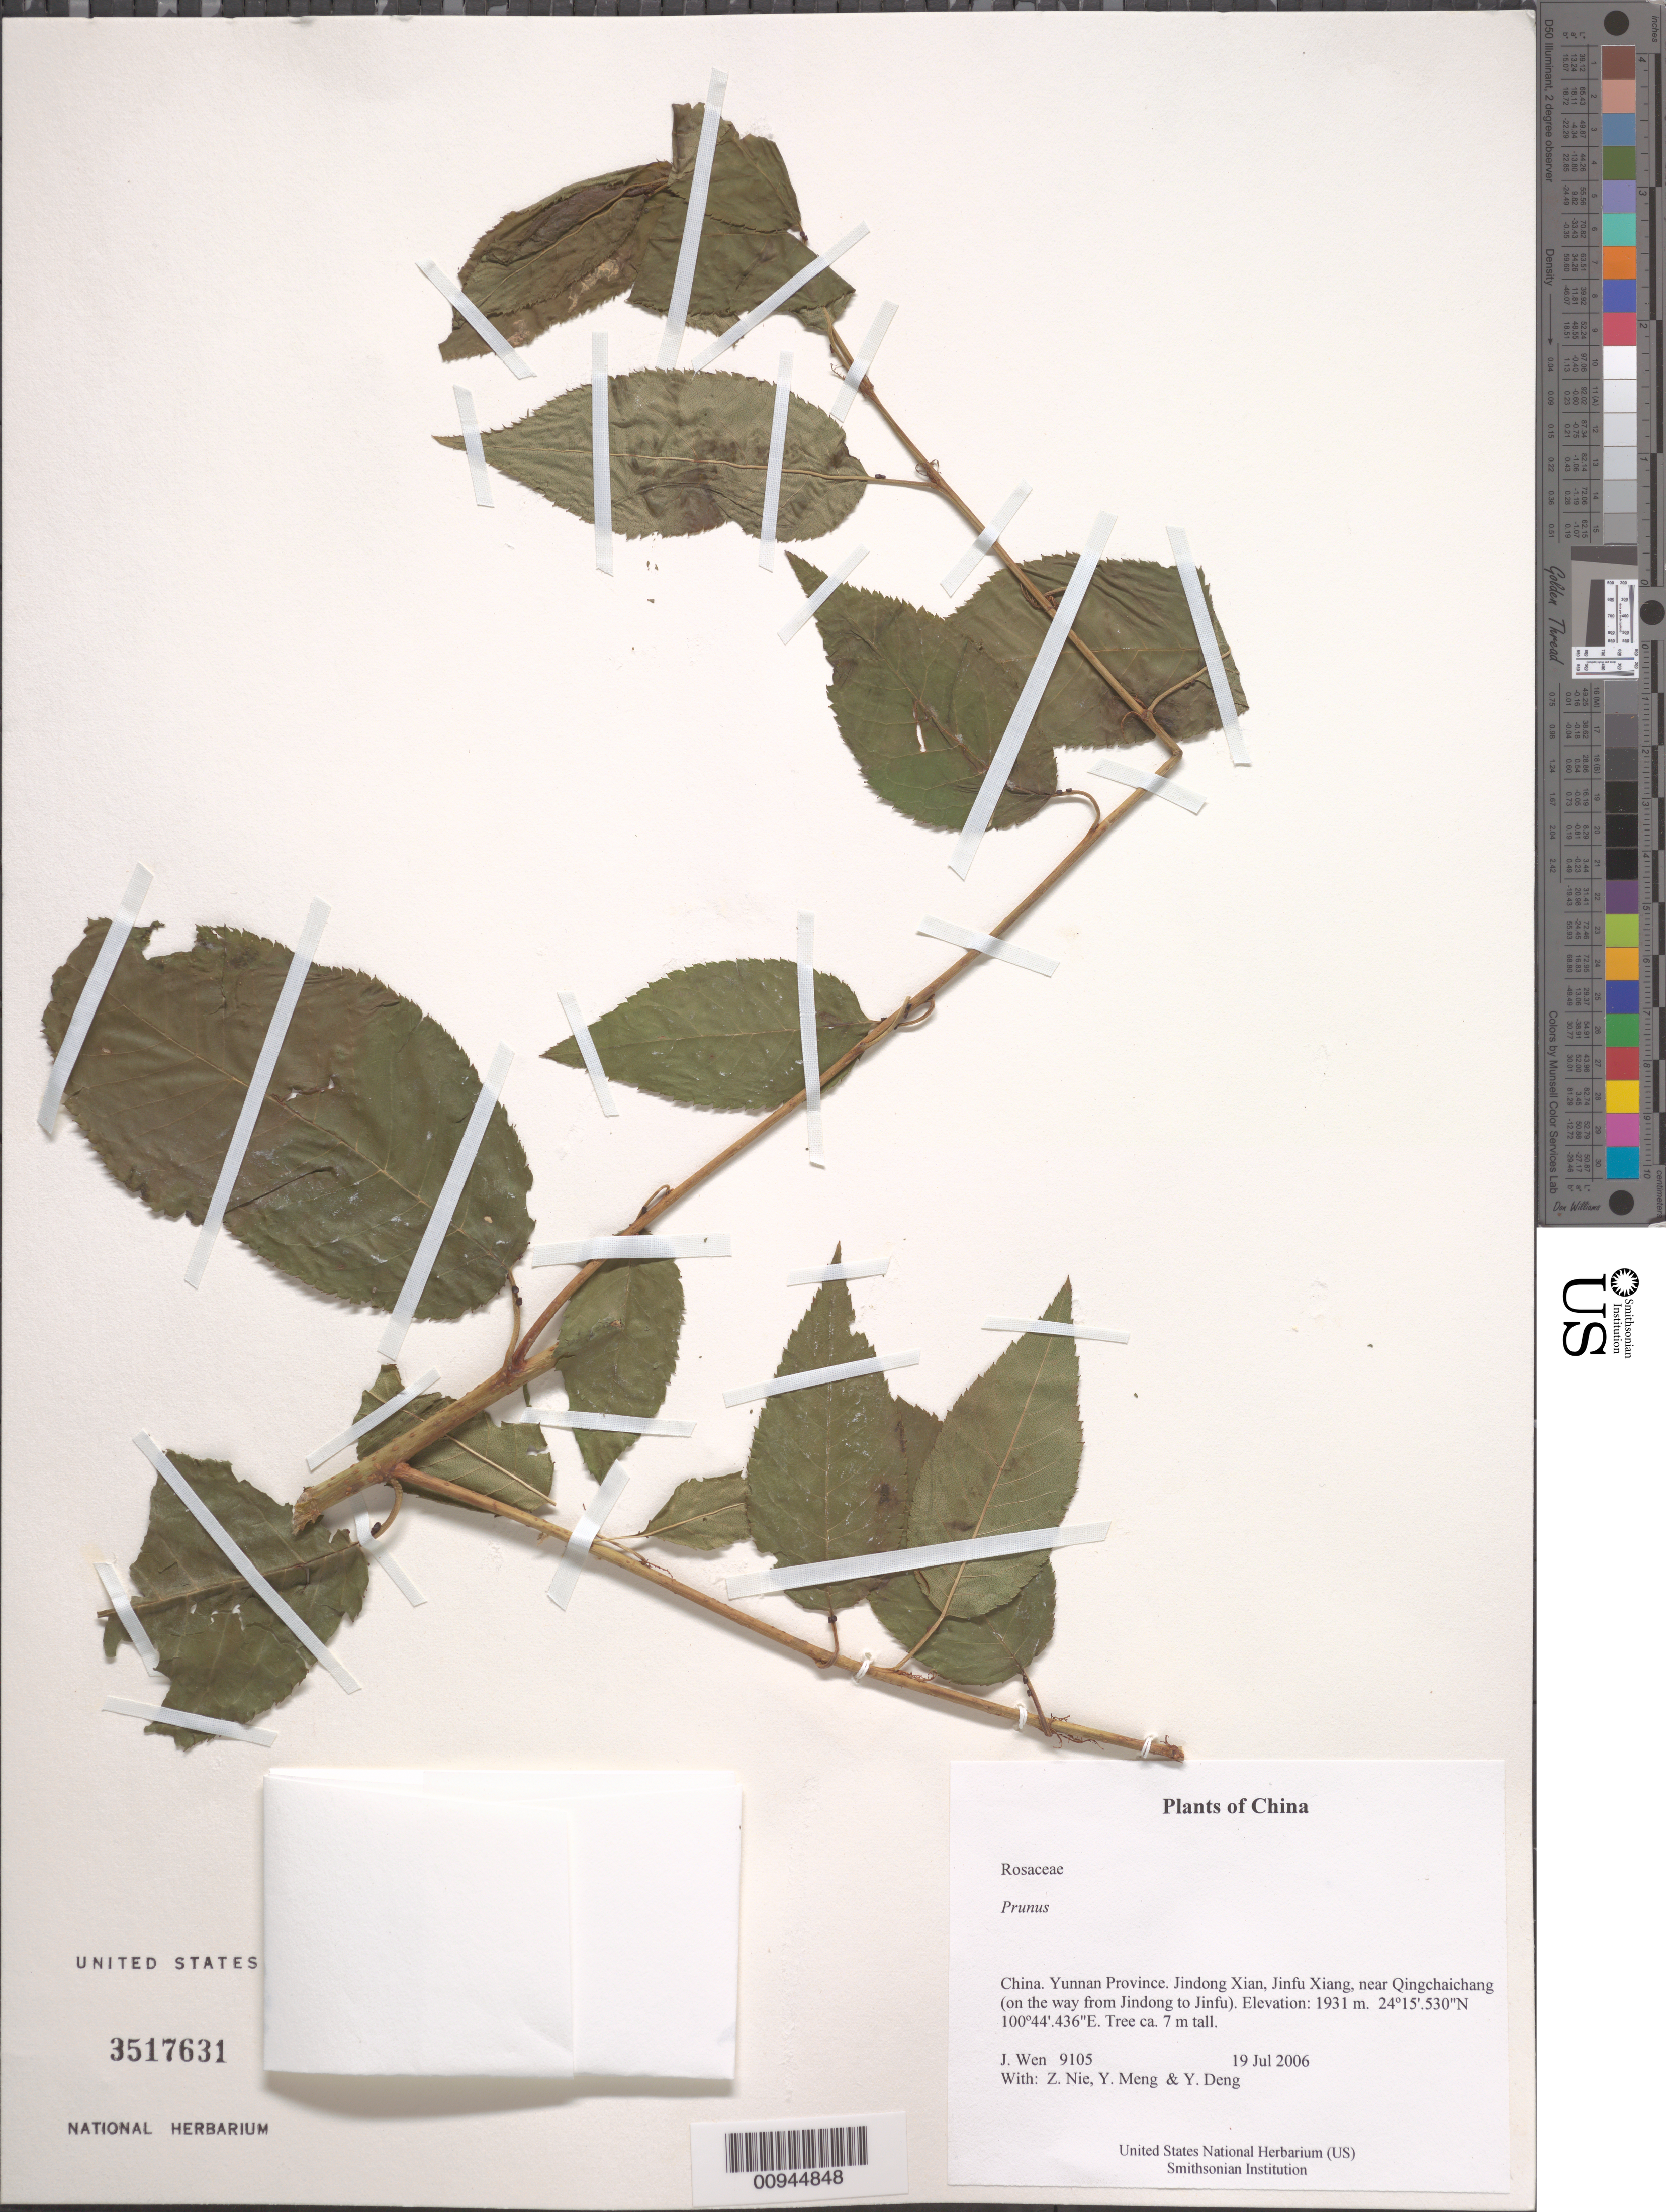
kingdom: Plantae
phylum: Tracheophyta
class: Magnoliopsida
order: Rosales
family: Rosaceae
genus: Prunus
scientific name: Prunus sp.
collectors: J. Wen, Z. Nie, Y. Meng & Y. Deng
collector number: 9105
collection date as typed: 19 Jul 2006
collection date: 2006-07-19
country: China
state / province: Yunnan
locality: Yunnan Province. Jindong Xian, Jinfu Xiang, near Qingchaichang (on the way from Jindong to Jinfu).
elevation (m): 1931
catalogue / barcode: US 3517631